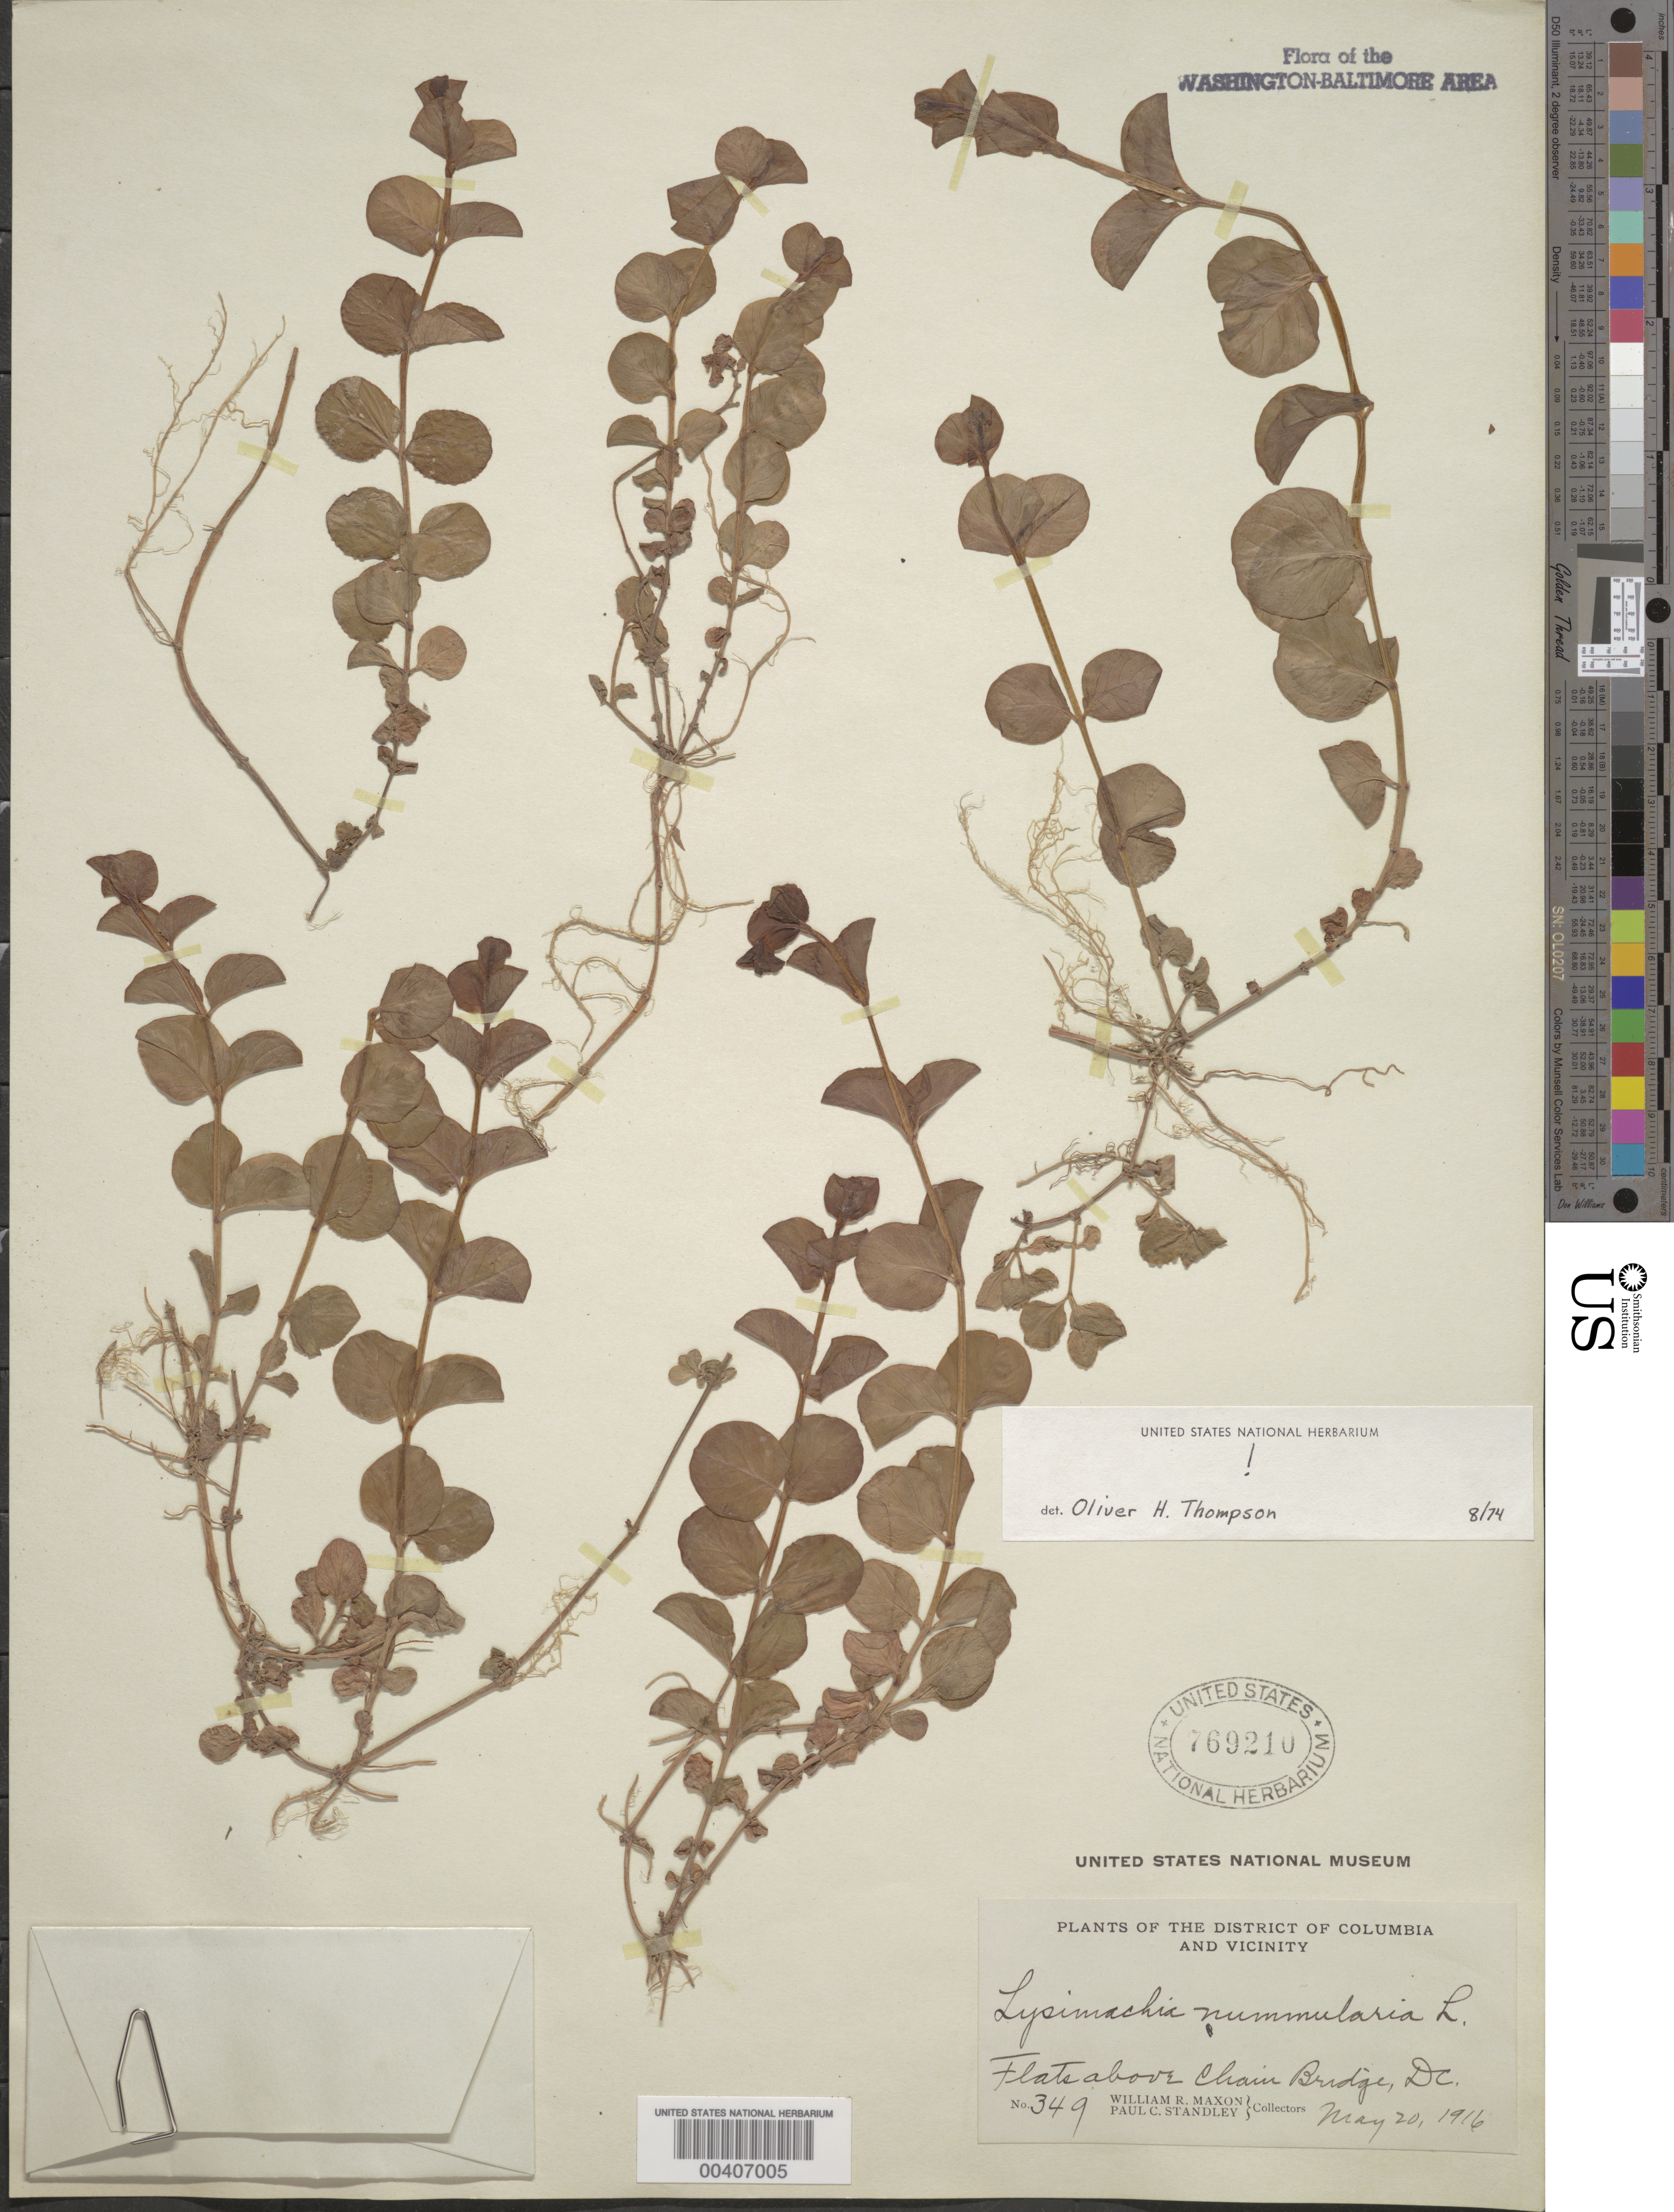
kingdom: Plantae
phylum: Tracheophyta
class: Magnoliopsida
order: Ericales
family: Primulaceae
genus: Lysimachia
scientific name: Lysimachia nummularia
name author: L.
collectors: W. R. Maxon & P. C. Standley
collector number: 349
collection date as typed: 20 May 1916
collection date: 1916-05-20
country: United States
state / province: Maryland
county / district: Montgomery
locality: Flats above Chain Bridge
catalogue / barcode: US 769210